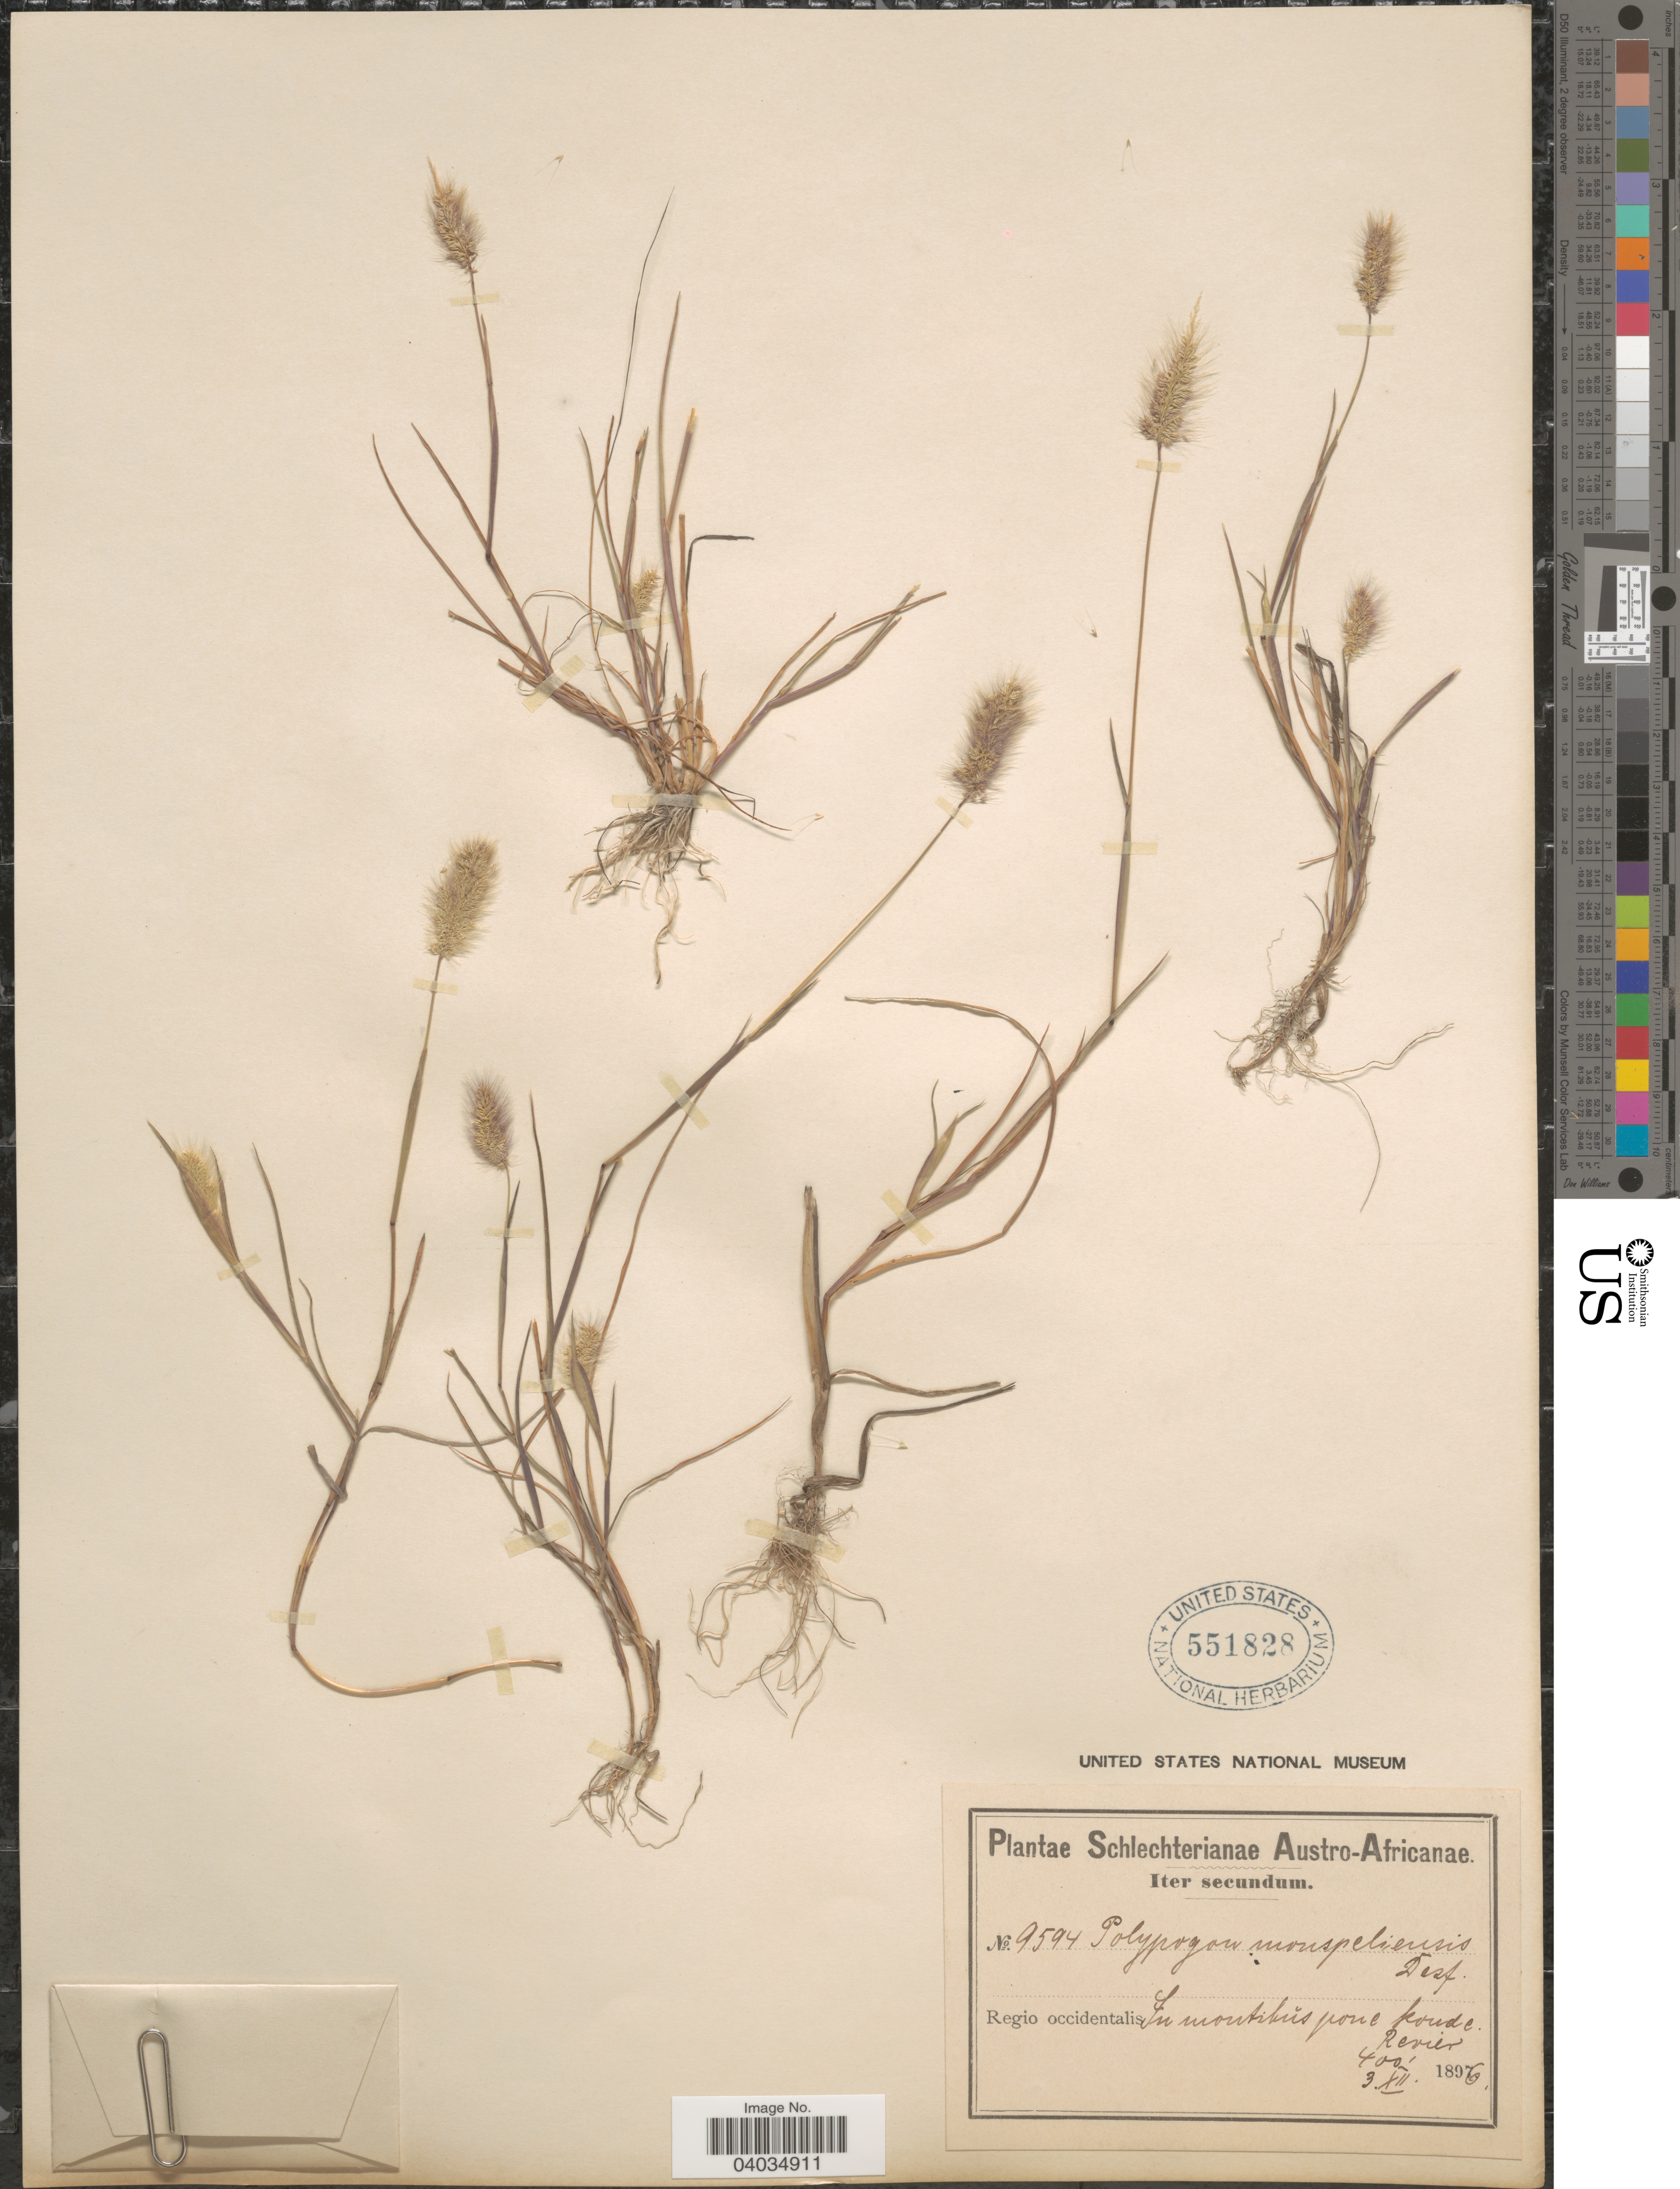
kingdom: Plantae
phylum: Tracheophyta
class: Liliopsida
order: Poales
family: Poaceae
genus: Polypogon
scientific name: Polypogon monspeliensis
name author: (L.) Desf.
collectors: Schlechter, --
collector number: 9594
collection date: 1896-12-03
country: South Africa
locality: Austro-Africanae. Regio occidentalis. In montibus pone konde Revier. [interpreted]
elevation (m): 122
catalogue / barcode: US 551828